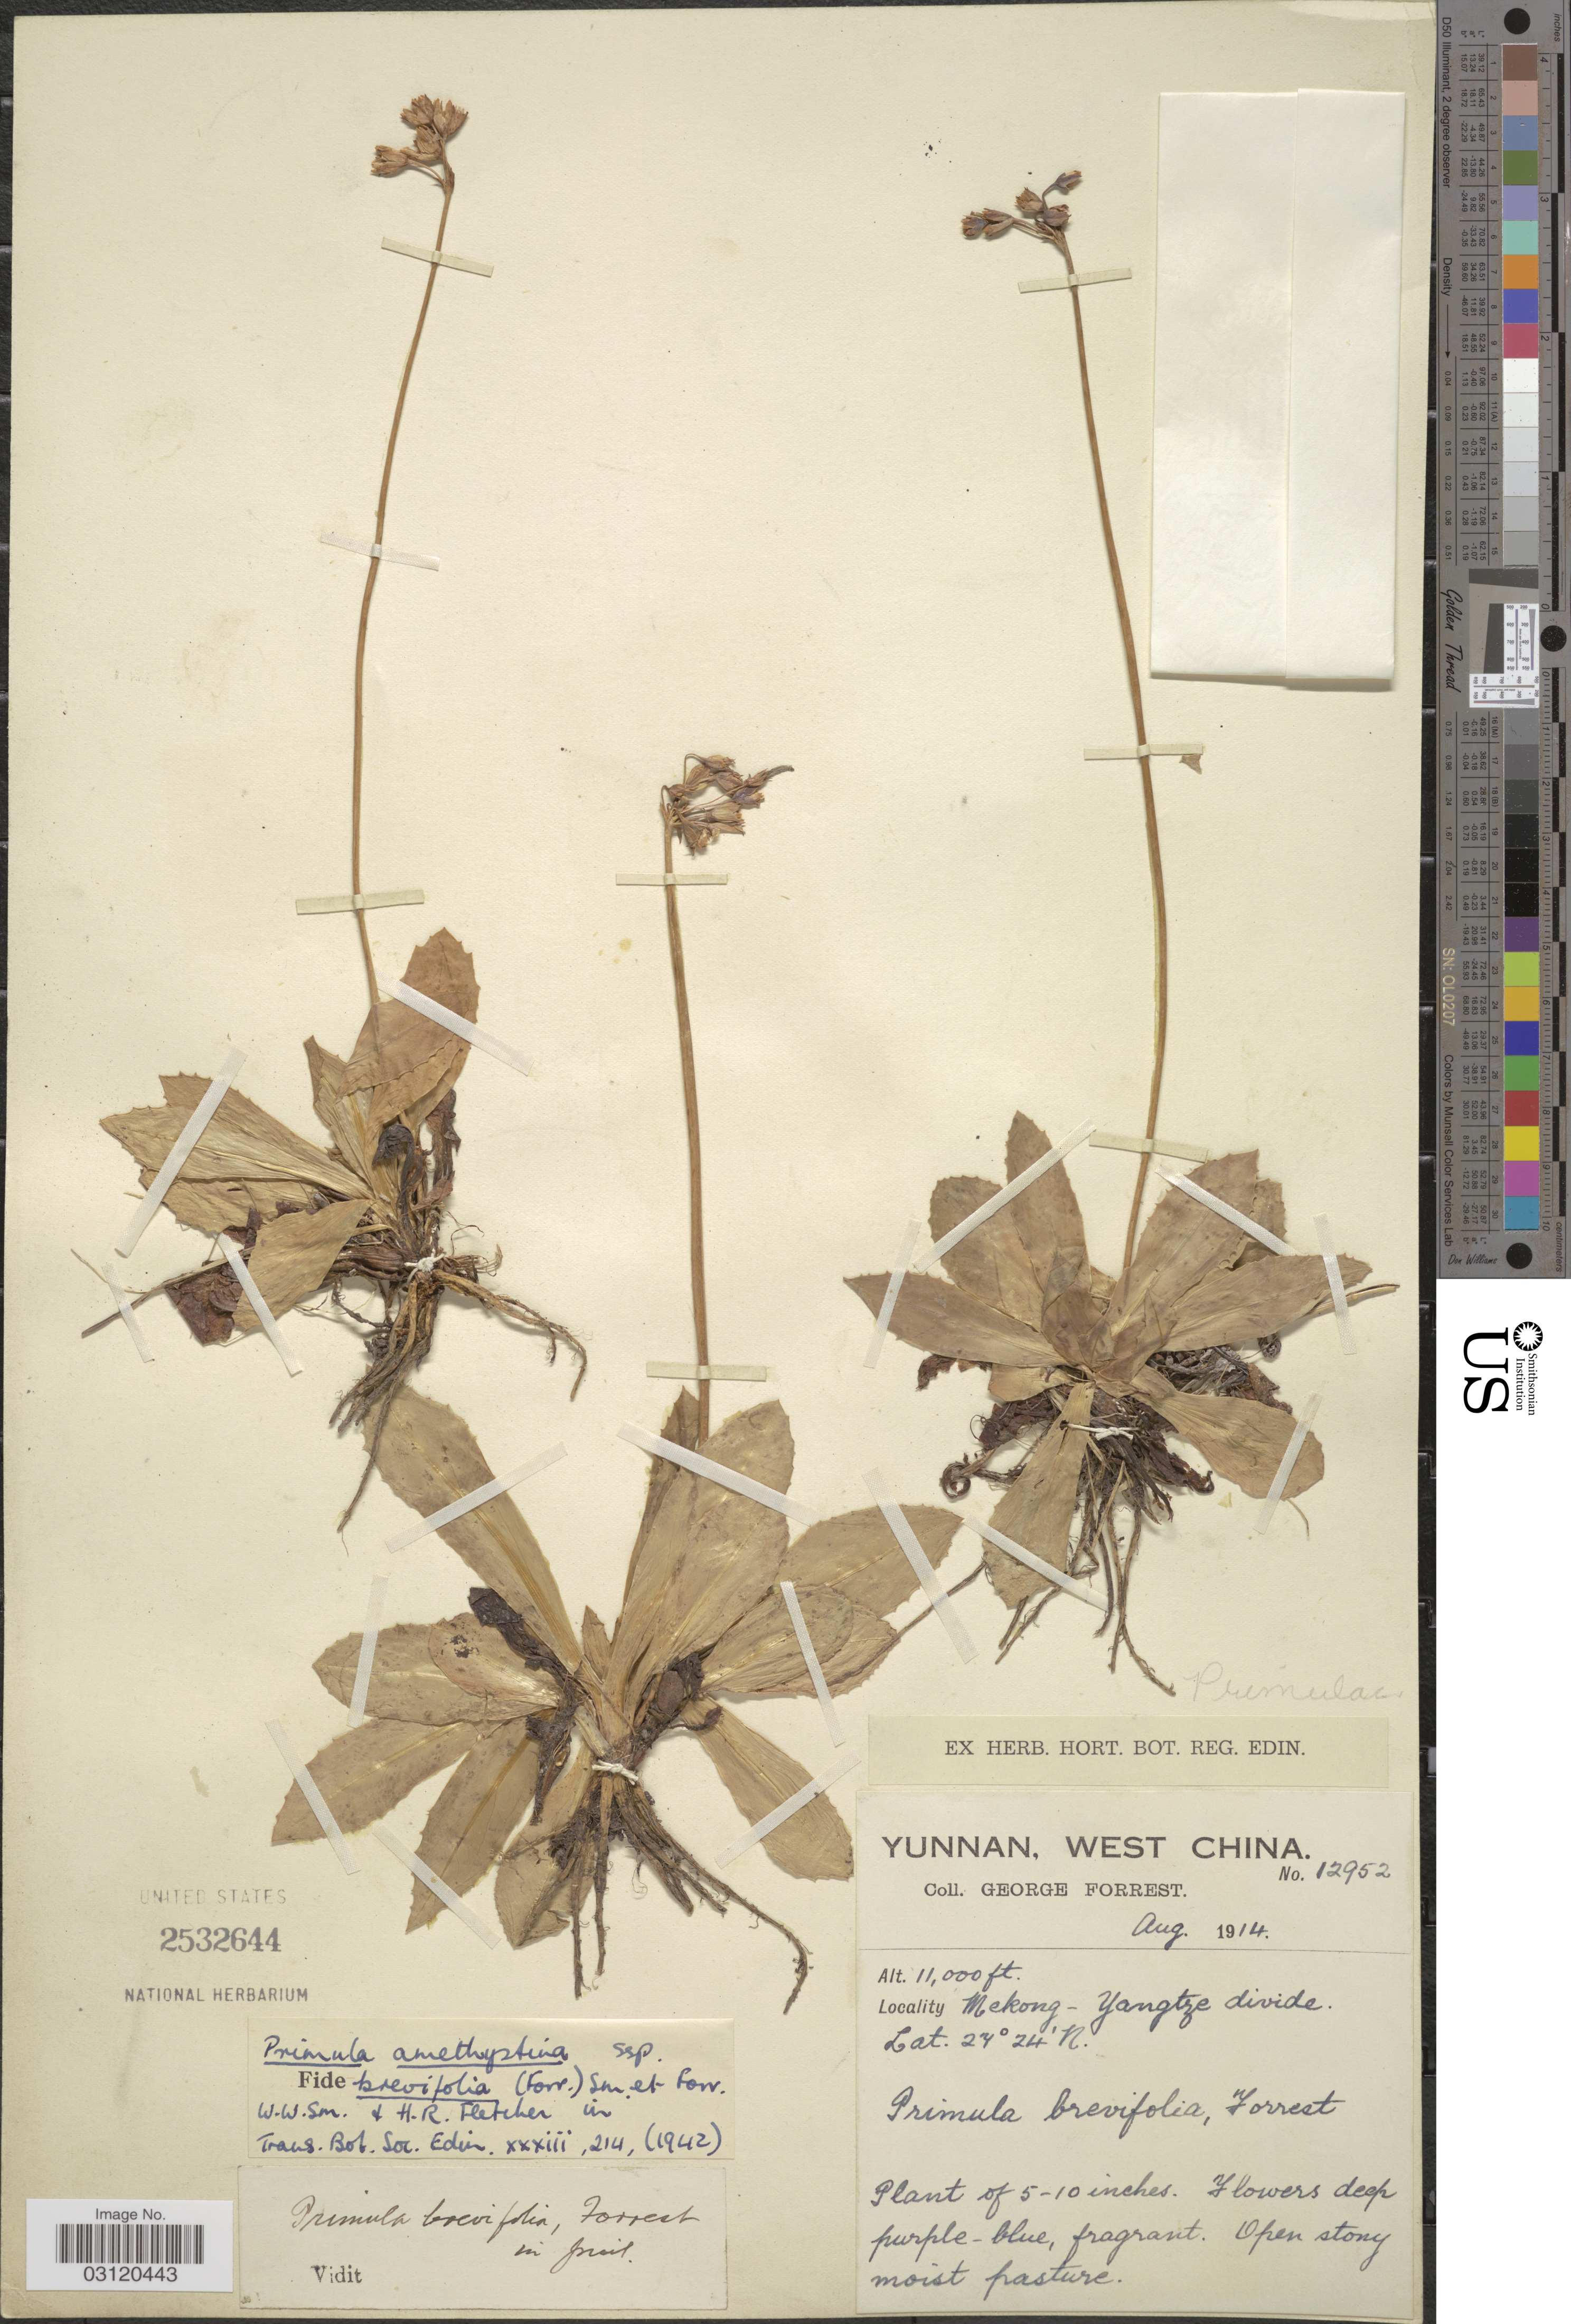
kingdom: Plantae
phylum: Tracheophyta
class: Magnoliopsida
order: Ericales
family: Primulaceae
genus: Primula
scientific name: Primula amethystina subsp. brevifolia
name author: (Forrest) W.W. Sm. & Forrest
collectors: G. Forrest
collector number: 12952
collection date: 1914-08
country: China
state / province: Yunnan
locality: West China. Mekong-Yangtze divide.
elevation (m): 3353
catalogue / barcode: US 2532644